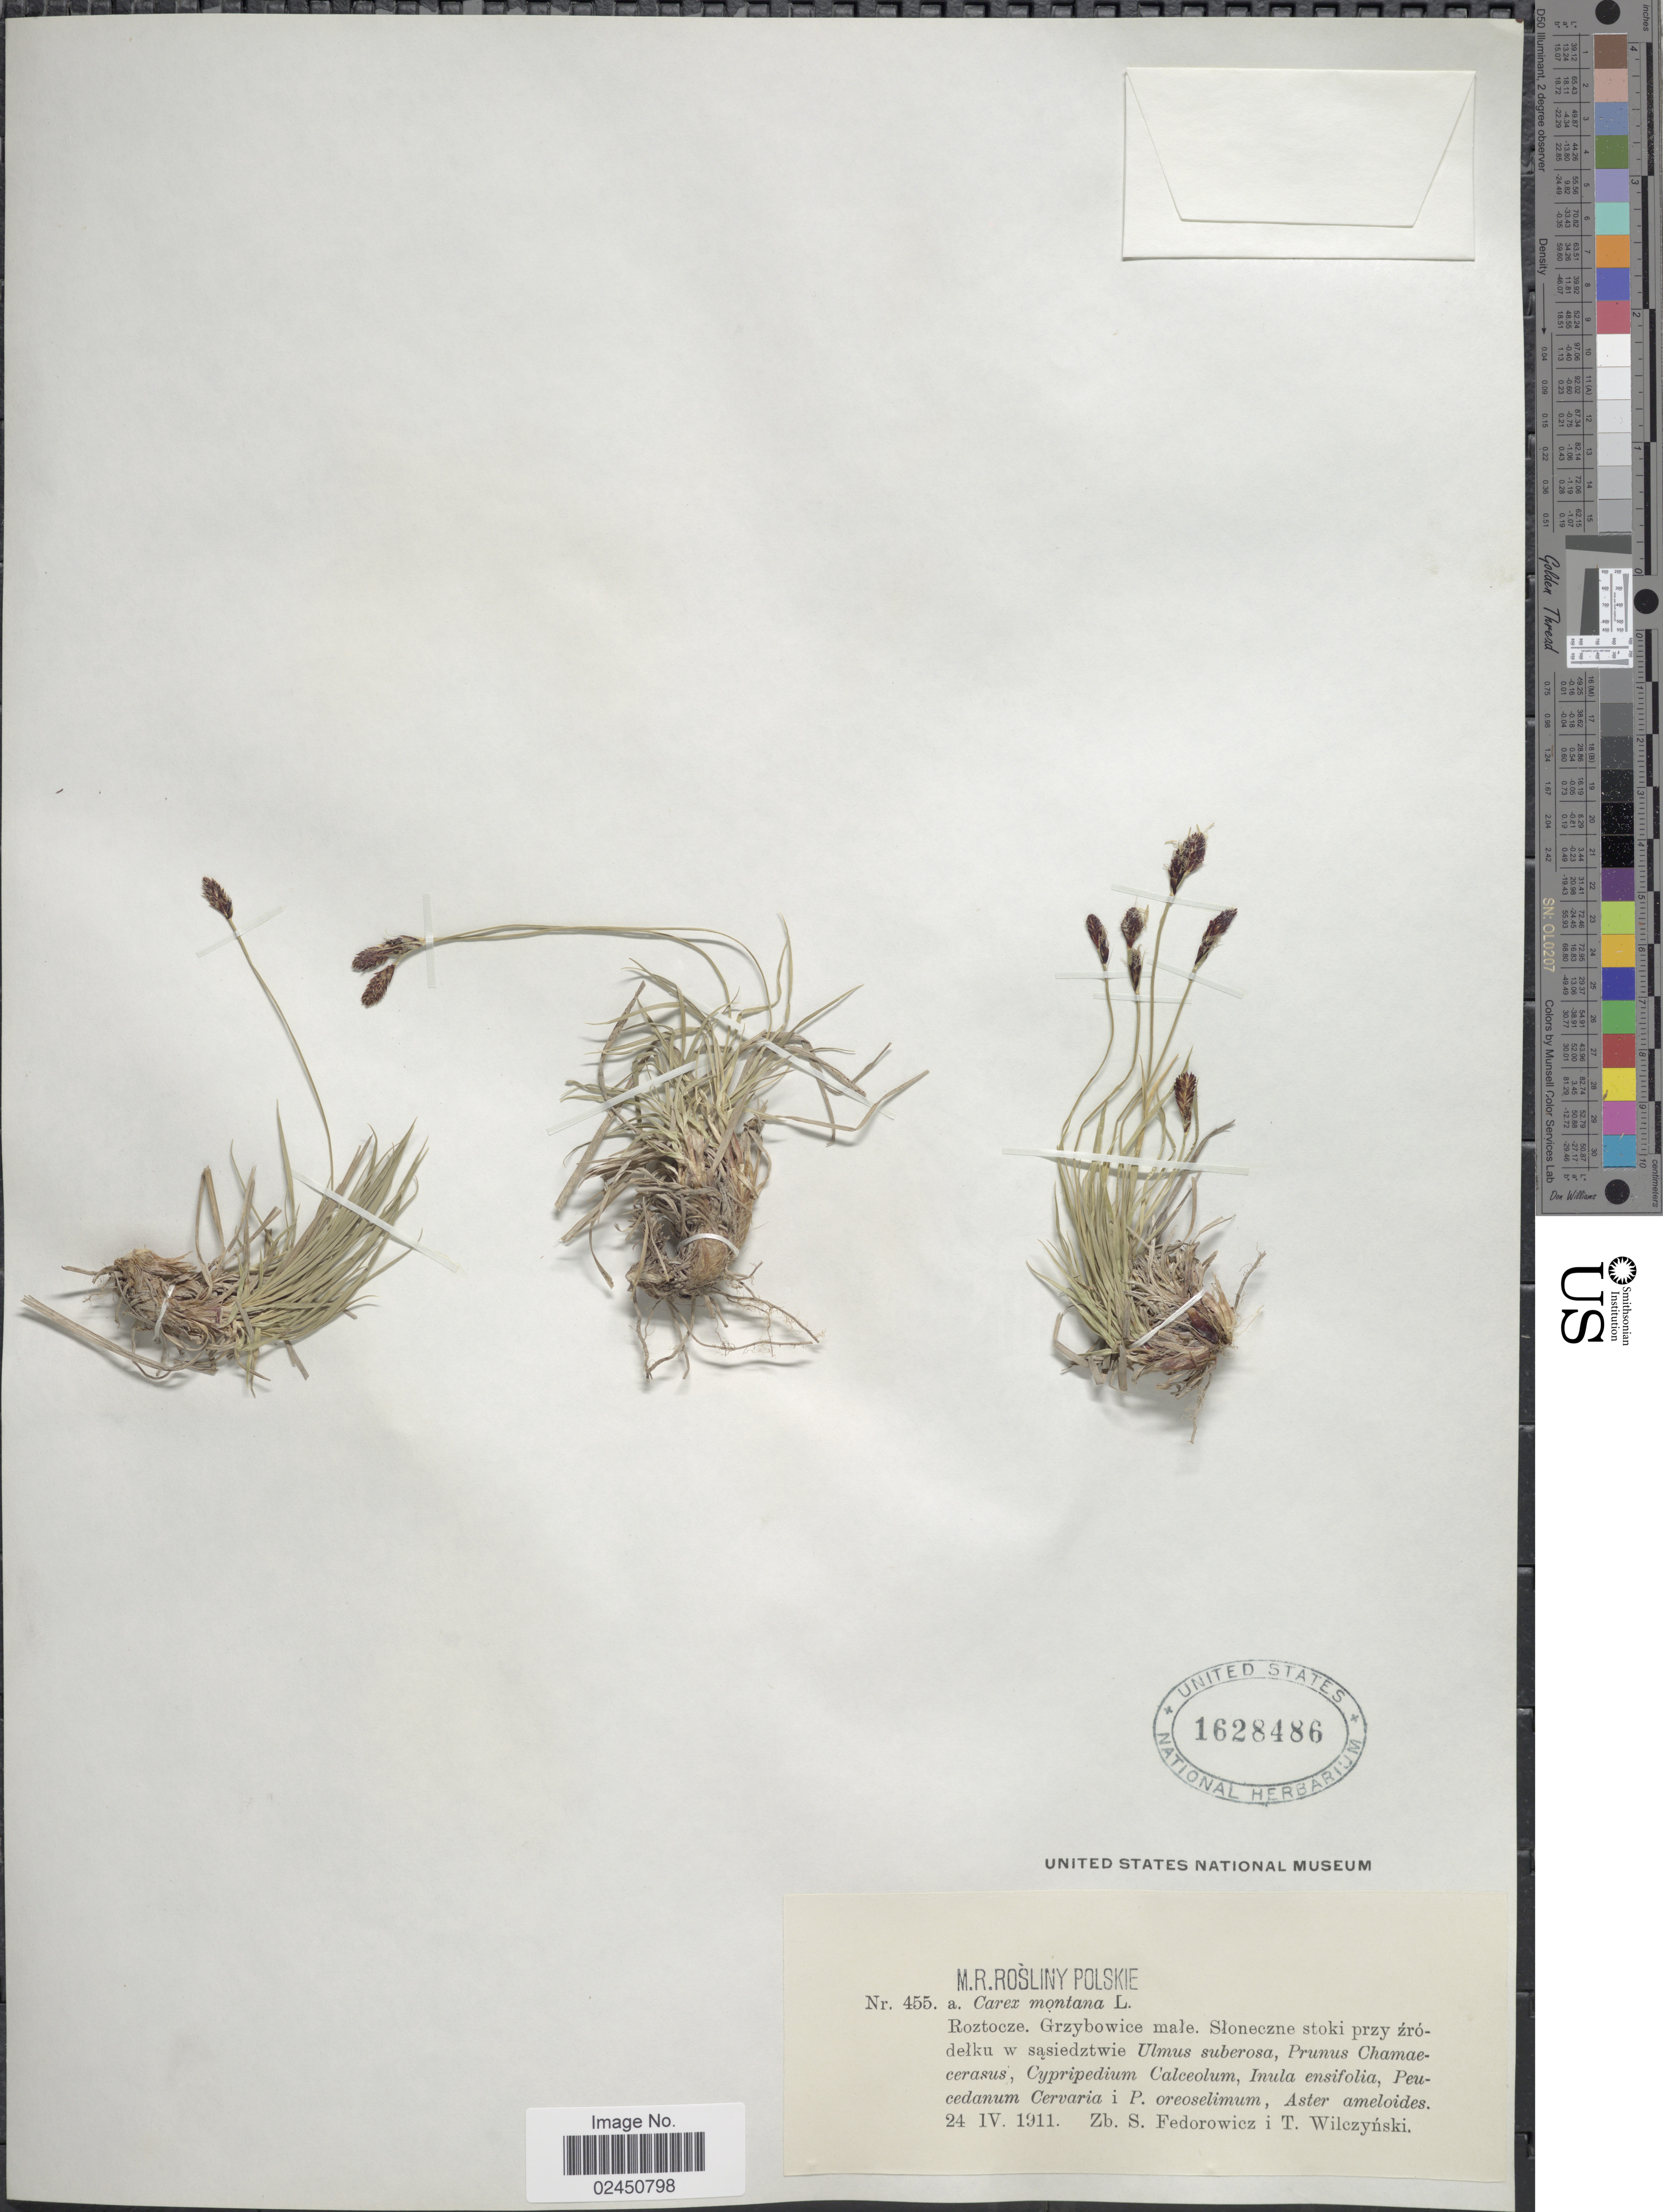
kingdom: Plantae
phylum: Tracheophyta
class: Liliopsida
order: Poales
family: Cyperaceae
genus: Carex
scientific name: Carex montana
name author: L.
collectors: Z. Fedorowicz & T. Wilczynski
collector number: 455a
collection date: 1911-04-24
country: Poland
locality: Roztocze. Grzybowice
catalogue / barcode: US 1628486